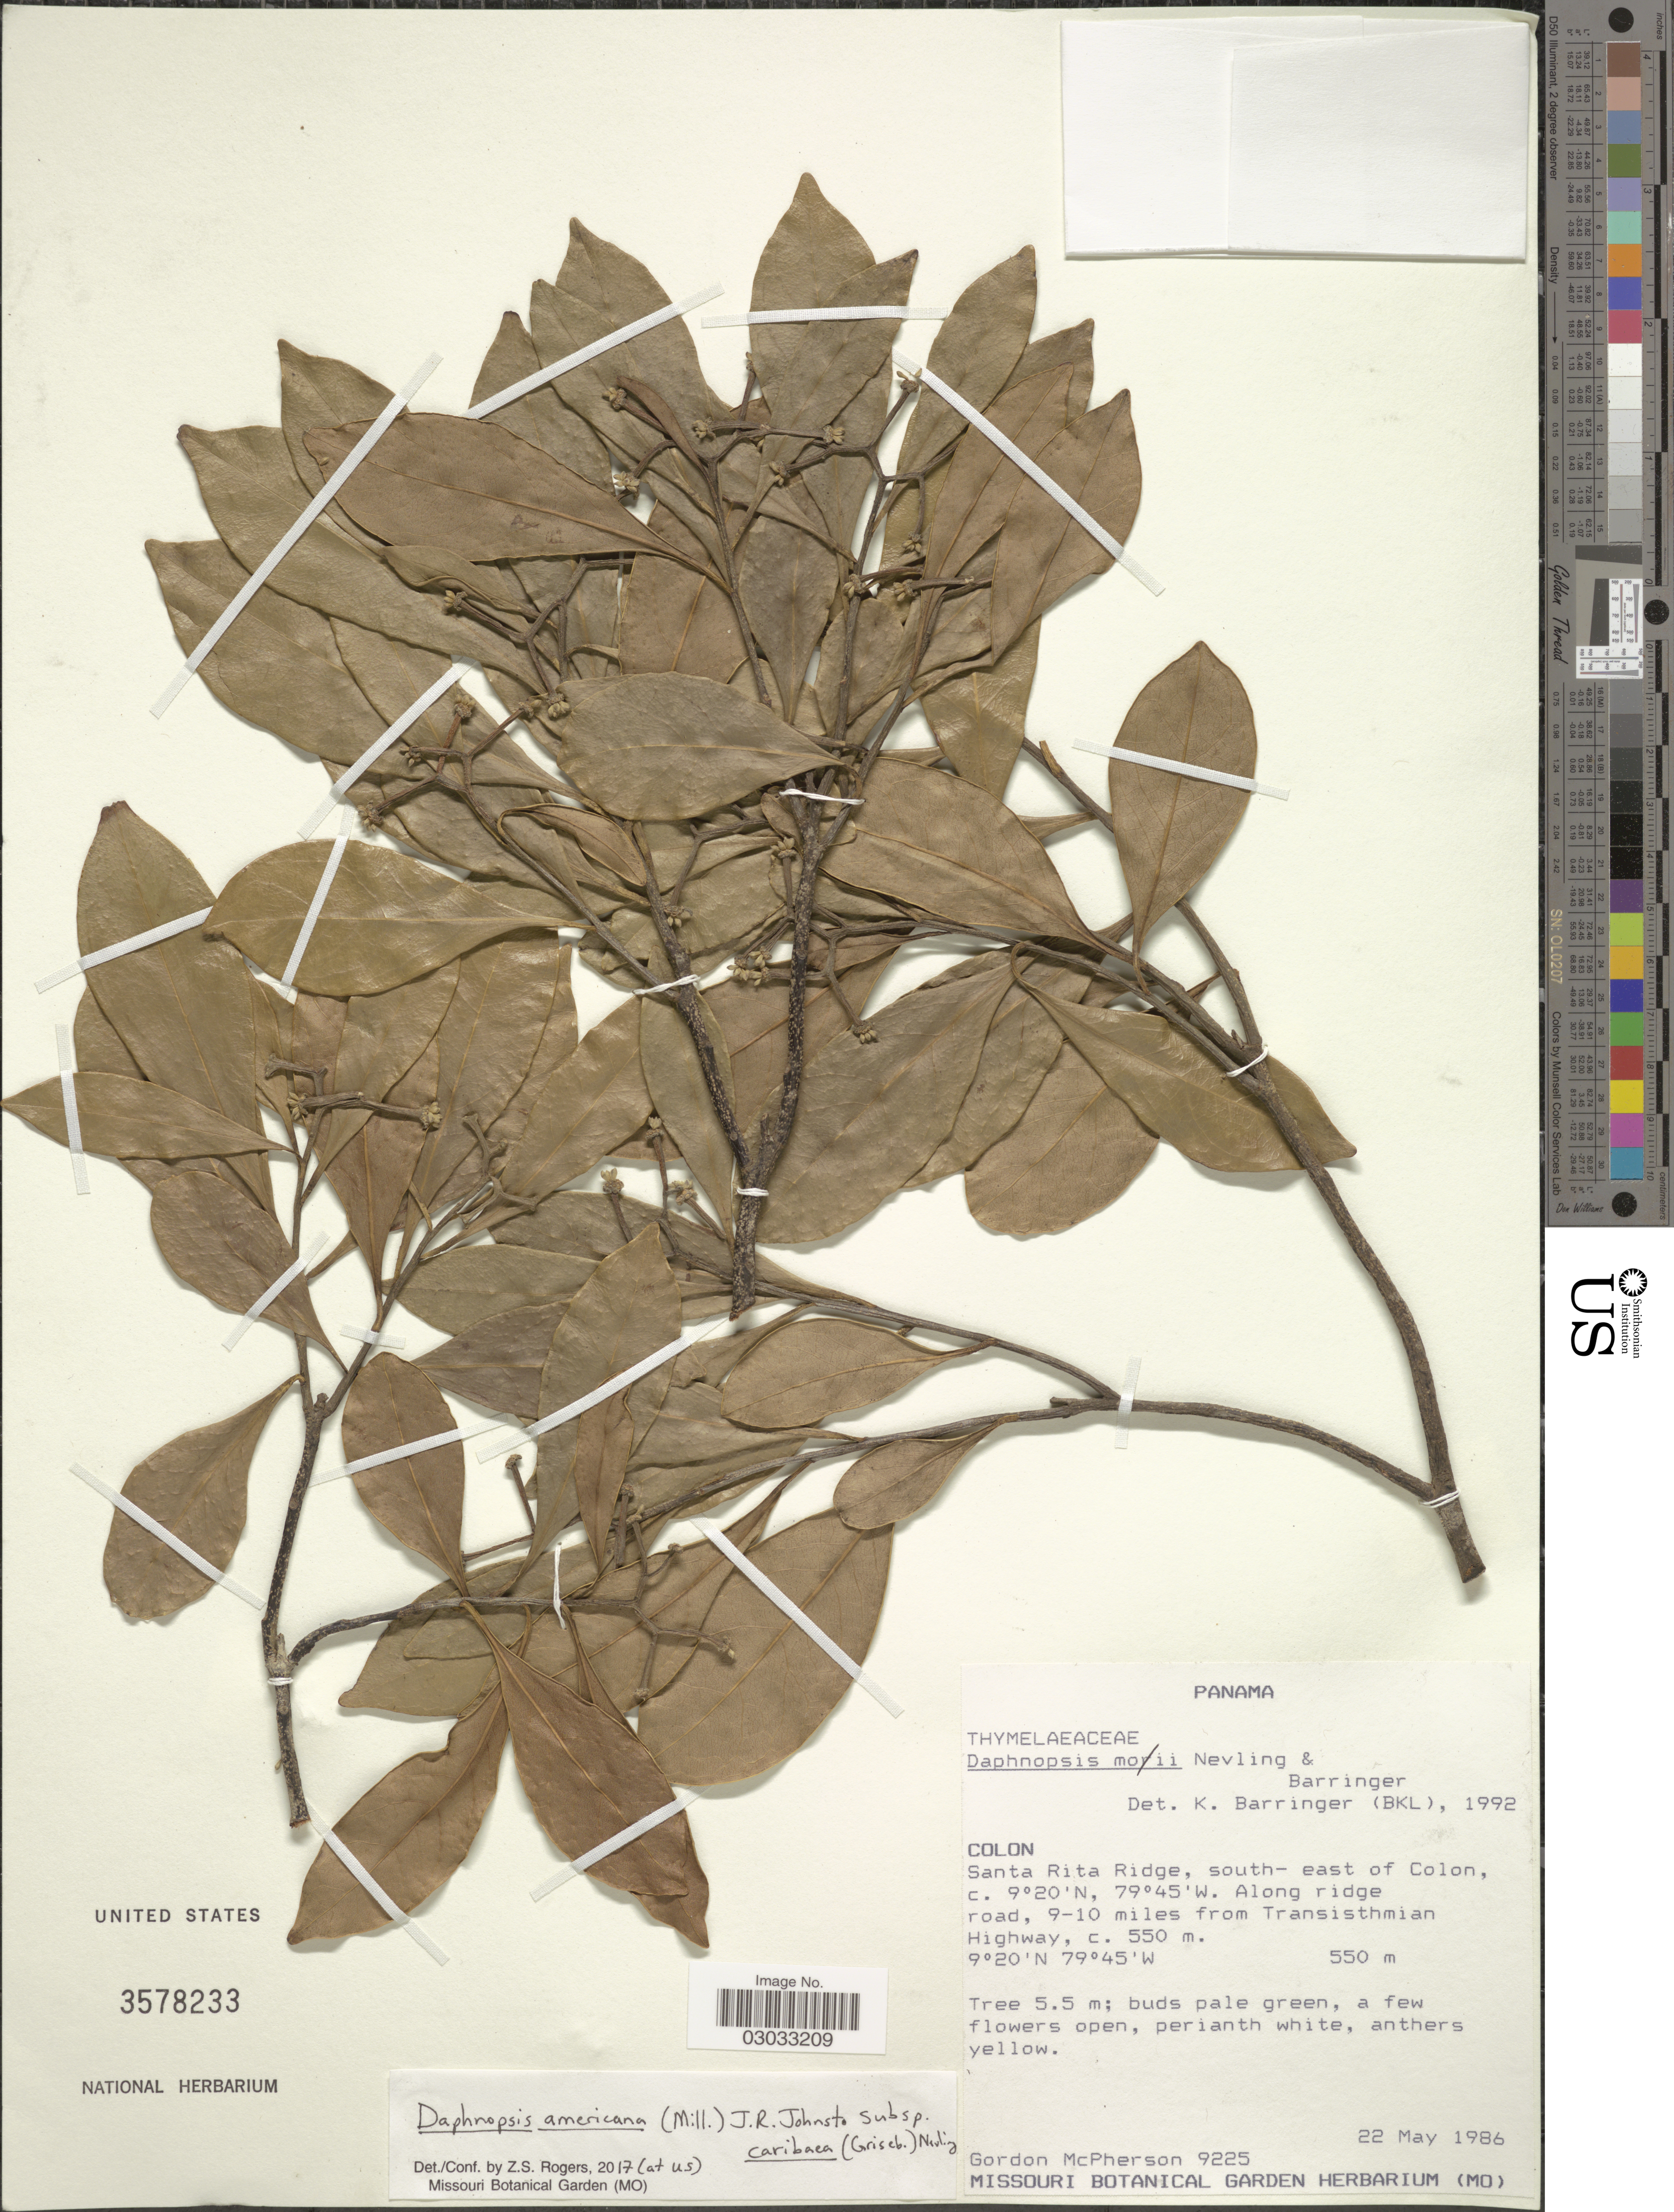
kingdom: Plantae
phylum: Tracheophyta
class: Magnoliopsida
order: Malvales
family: Thymelaeaceae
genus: Daphnopsis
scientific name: Daphnopsis americana subsp. caribaea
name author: (Griseb.) Nevling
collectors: G. D. McPherson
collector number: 9225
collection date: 1986-05-22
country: Panama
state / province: Colón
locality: Santa Rita Ridge, south-east of Colon, Along ridge road, 9-10 miles from Transisthmian Highway.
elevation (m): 550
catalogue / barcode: US 3578233